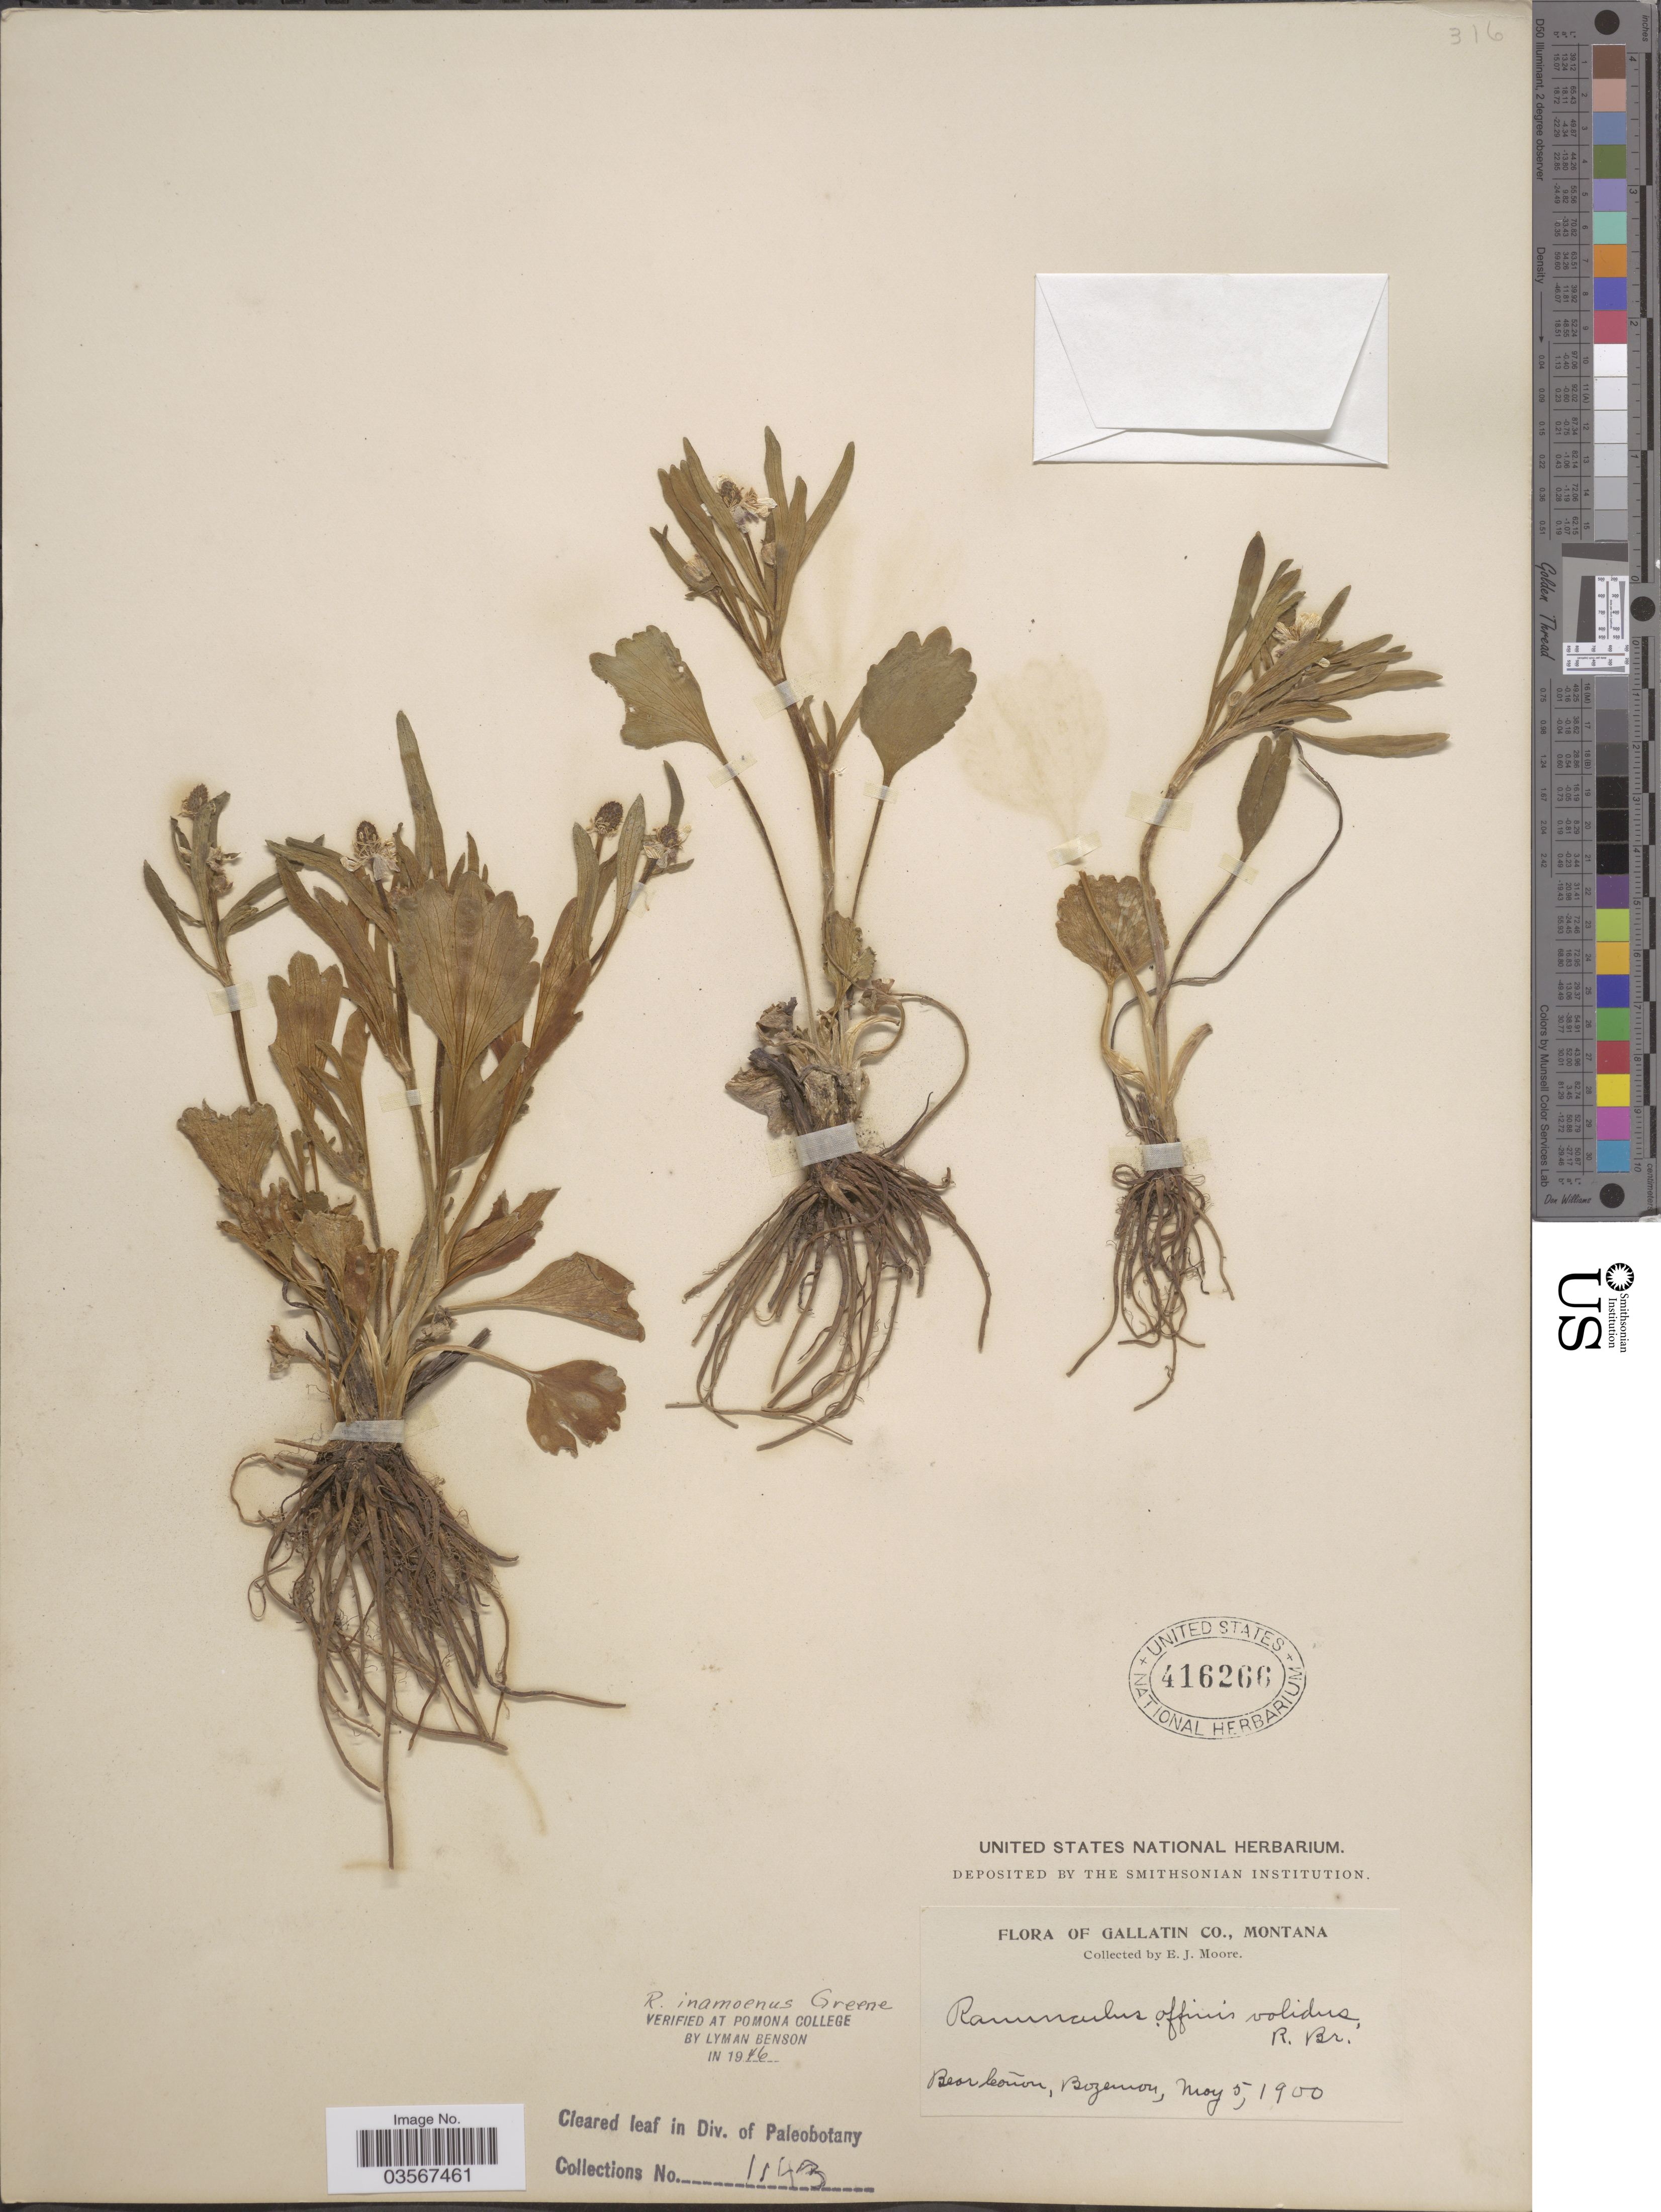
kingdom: Plantae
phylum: Tracheophyta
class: Magnoliopsida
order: Ranunculales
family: Ranunculaceae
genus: Ranunculus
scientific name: Ranunculus inamoenus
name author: Greene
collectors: E. Moore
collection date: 1900-05-05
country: United States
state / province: Montana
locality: Gallatin Co., Bear Cañon, Bozeman.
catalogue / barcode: US 416266